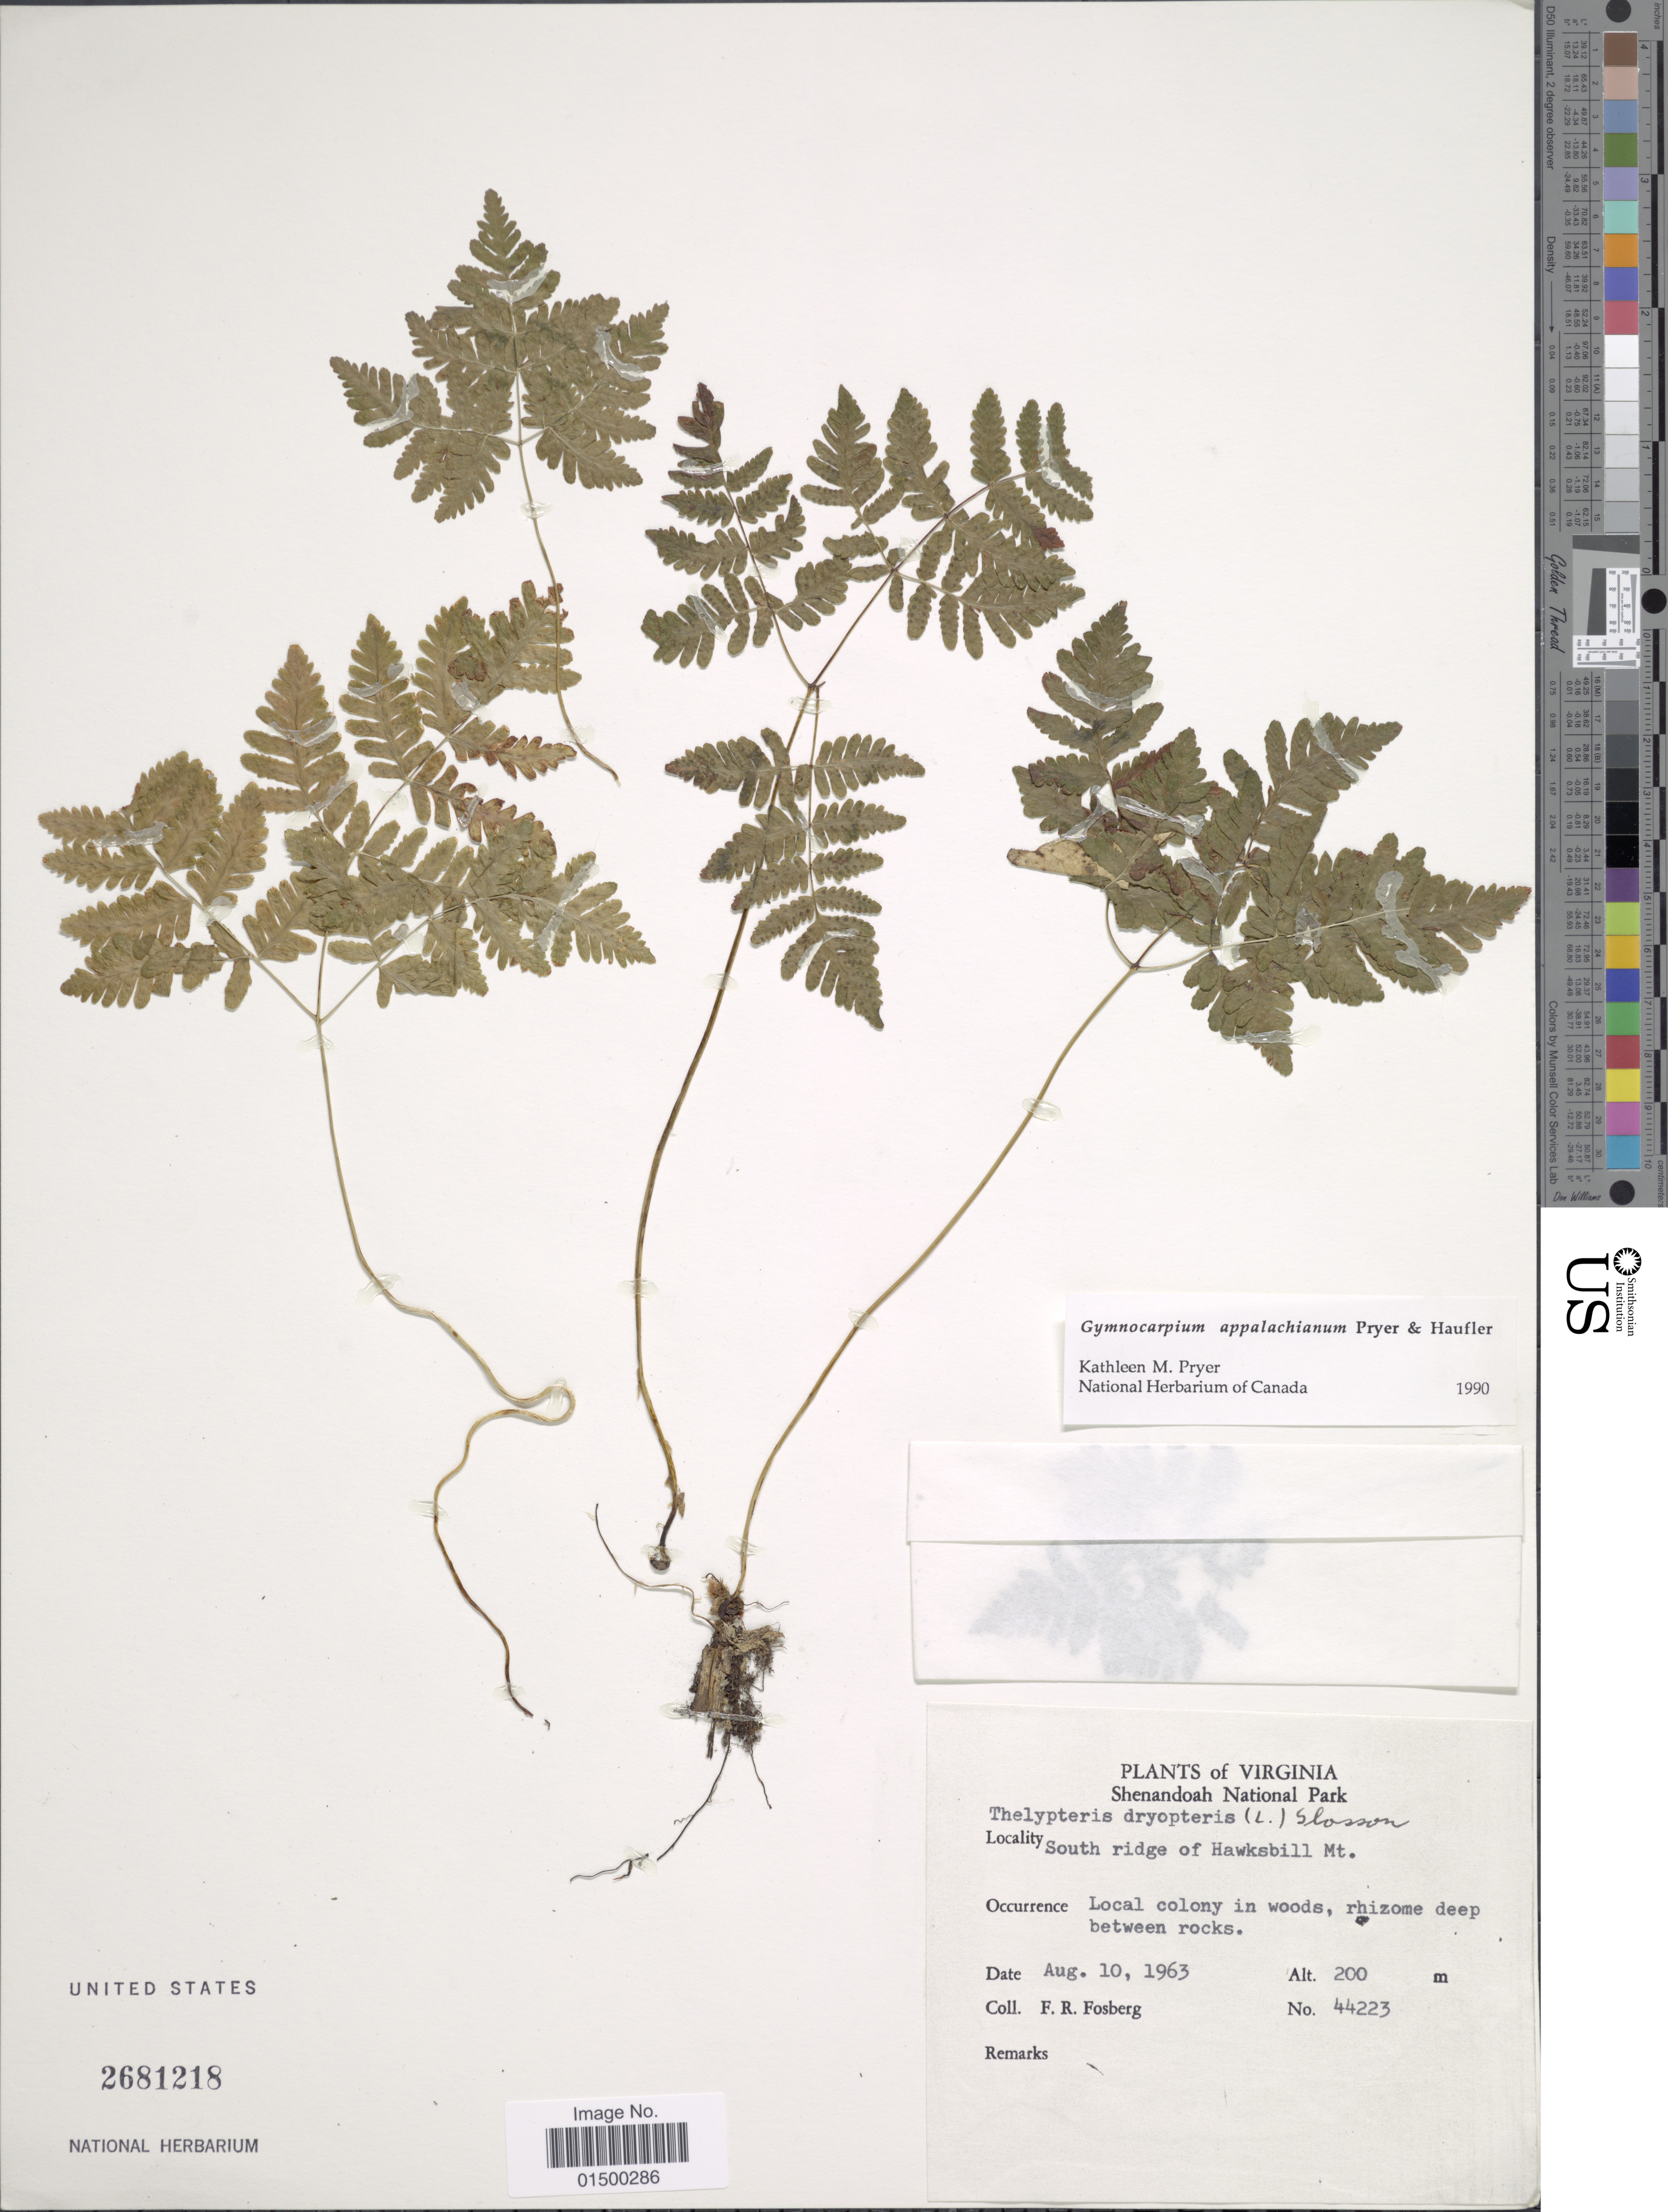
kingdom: Plantae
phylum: Tracheophyta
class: Polypodiopsida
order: Polypodiales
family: Cystopteridaceae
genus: Gymnocarpium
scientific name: Gymnocarpium appalachianum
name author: Pryer & Haufler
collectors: F. R. Fosberg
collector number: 44223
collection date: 1963-08-10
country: United States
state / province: Virginia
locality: Shenandoah National Park. South ridge of Hawksbill Mt.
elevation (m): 200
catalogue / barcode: US 2681218